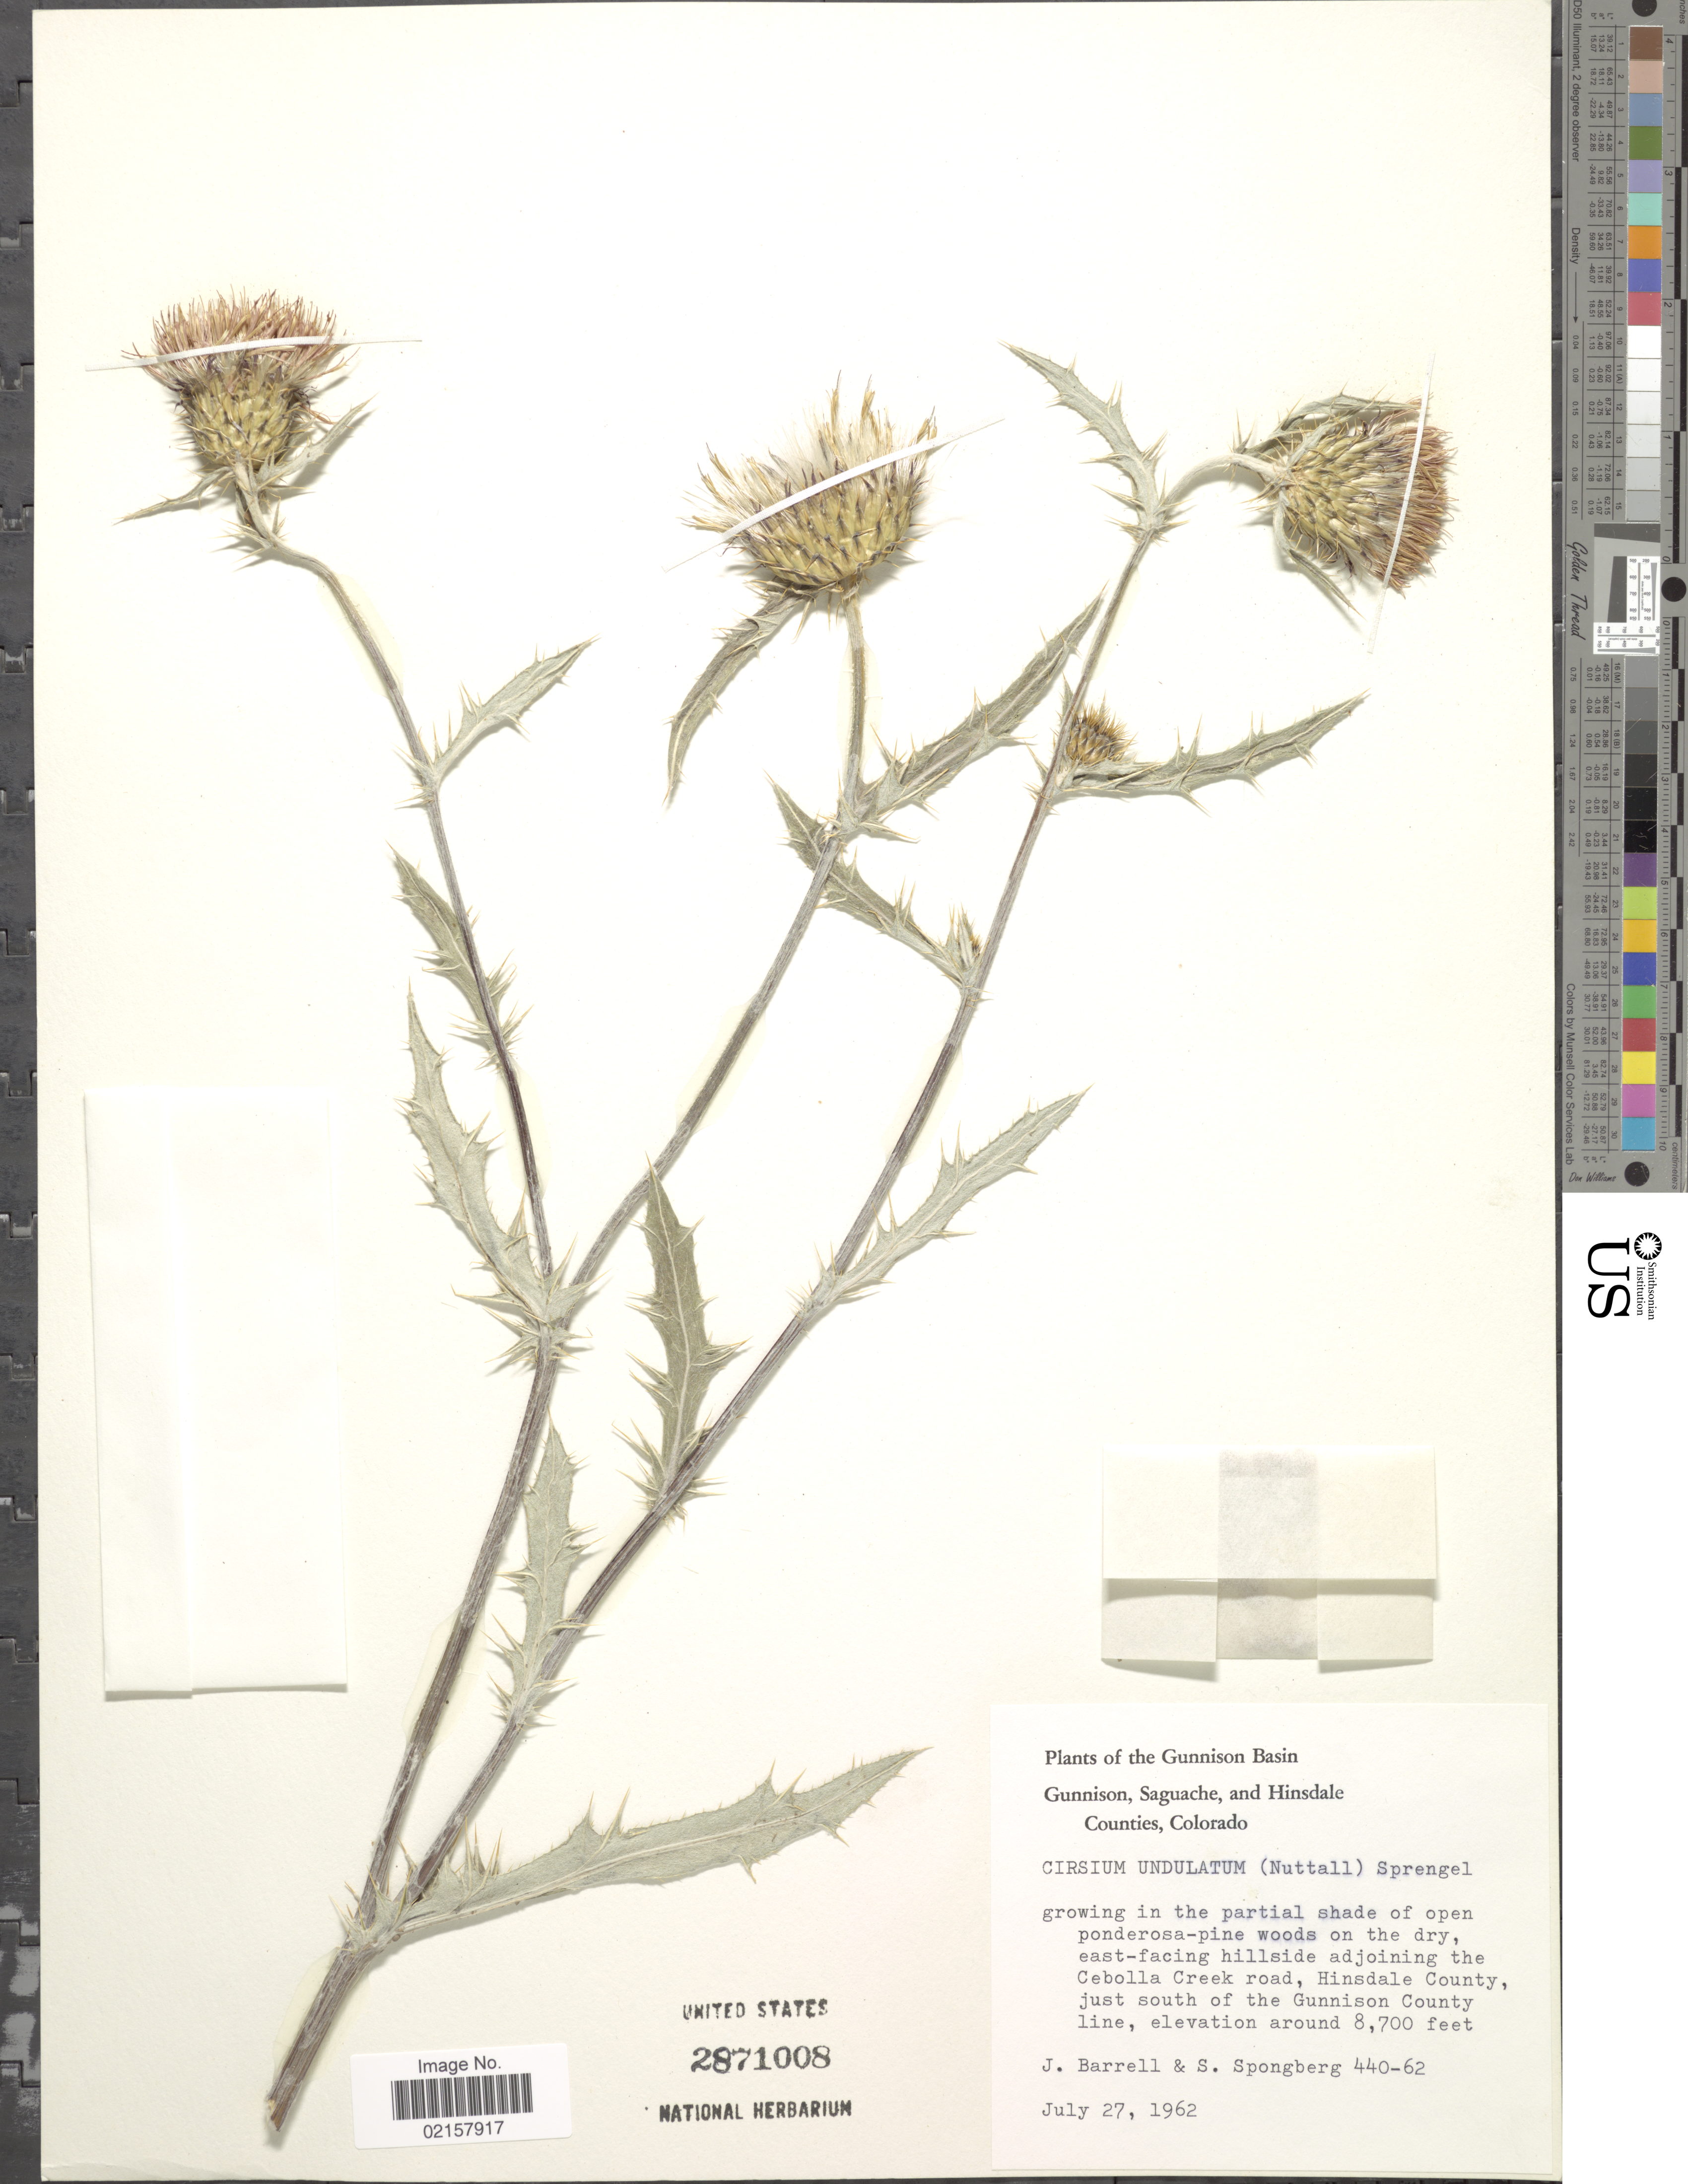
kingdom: Plantae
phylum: Tracheophyta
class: Magnoliopsida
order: Asterales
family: Asteraceae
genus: Cirsium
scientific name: Cirsium undulatum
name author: (Nutt.) Spreng.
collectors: J. Barrell & S. A.Spongberg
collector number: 440-62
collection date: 1962-07-27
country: United States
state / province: Colorado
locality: Gunnison Basin, Gunnison, Saguache, and Hinsdale Counties, east-facing hillside adjoining the Cebolla Creek road, Hinsdale County, just south of the Gunnison County line.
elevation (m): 2652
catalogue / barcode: US 2871008